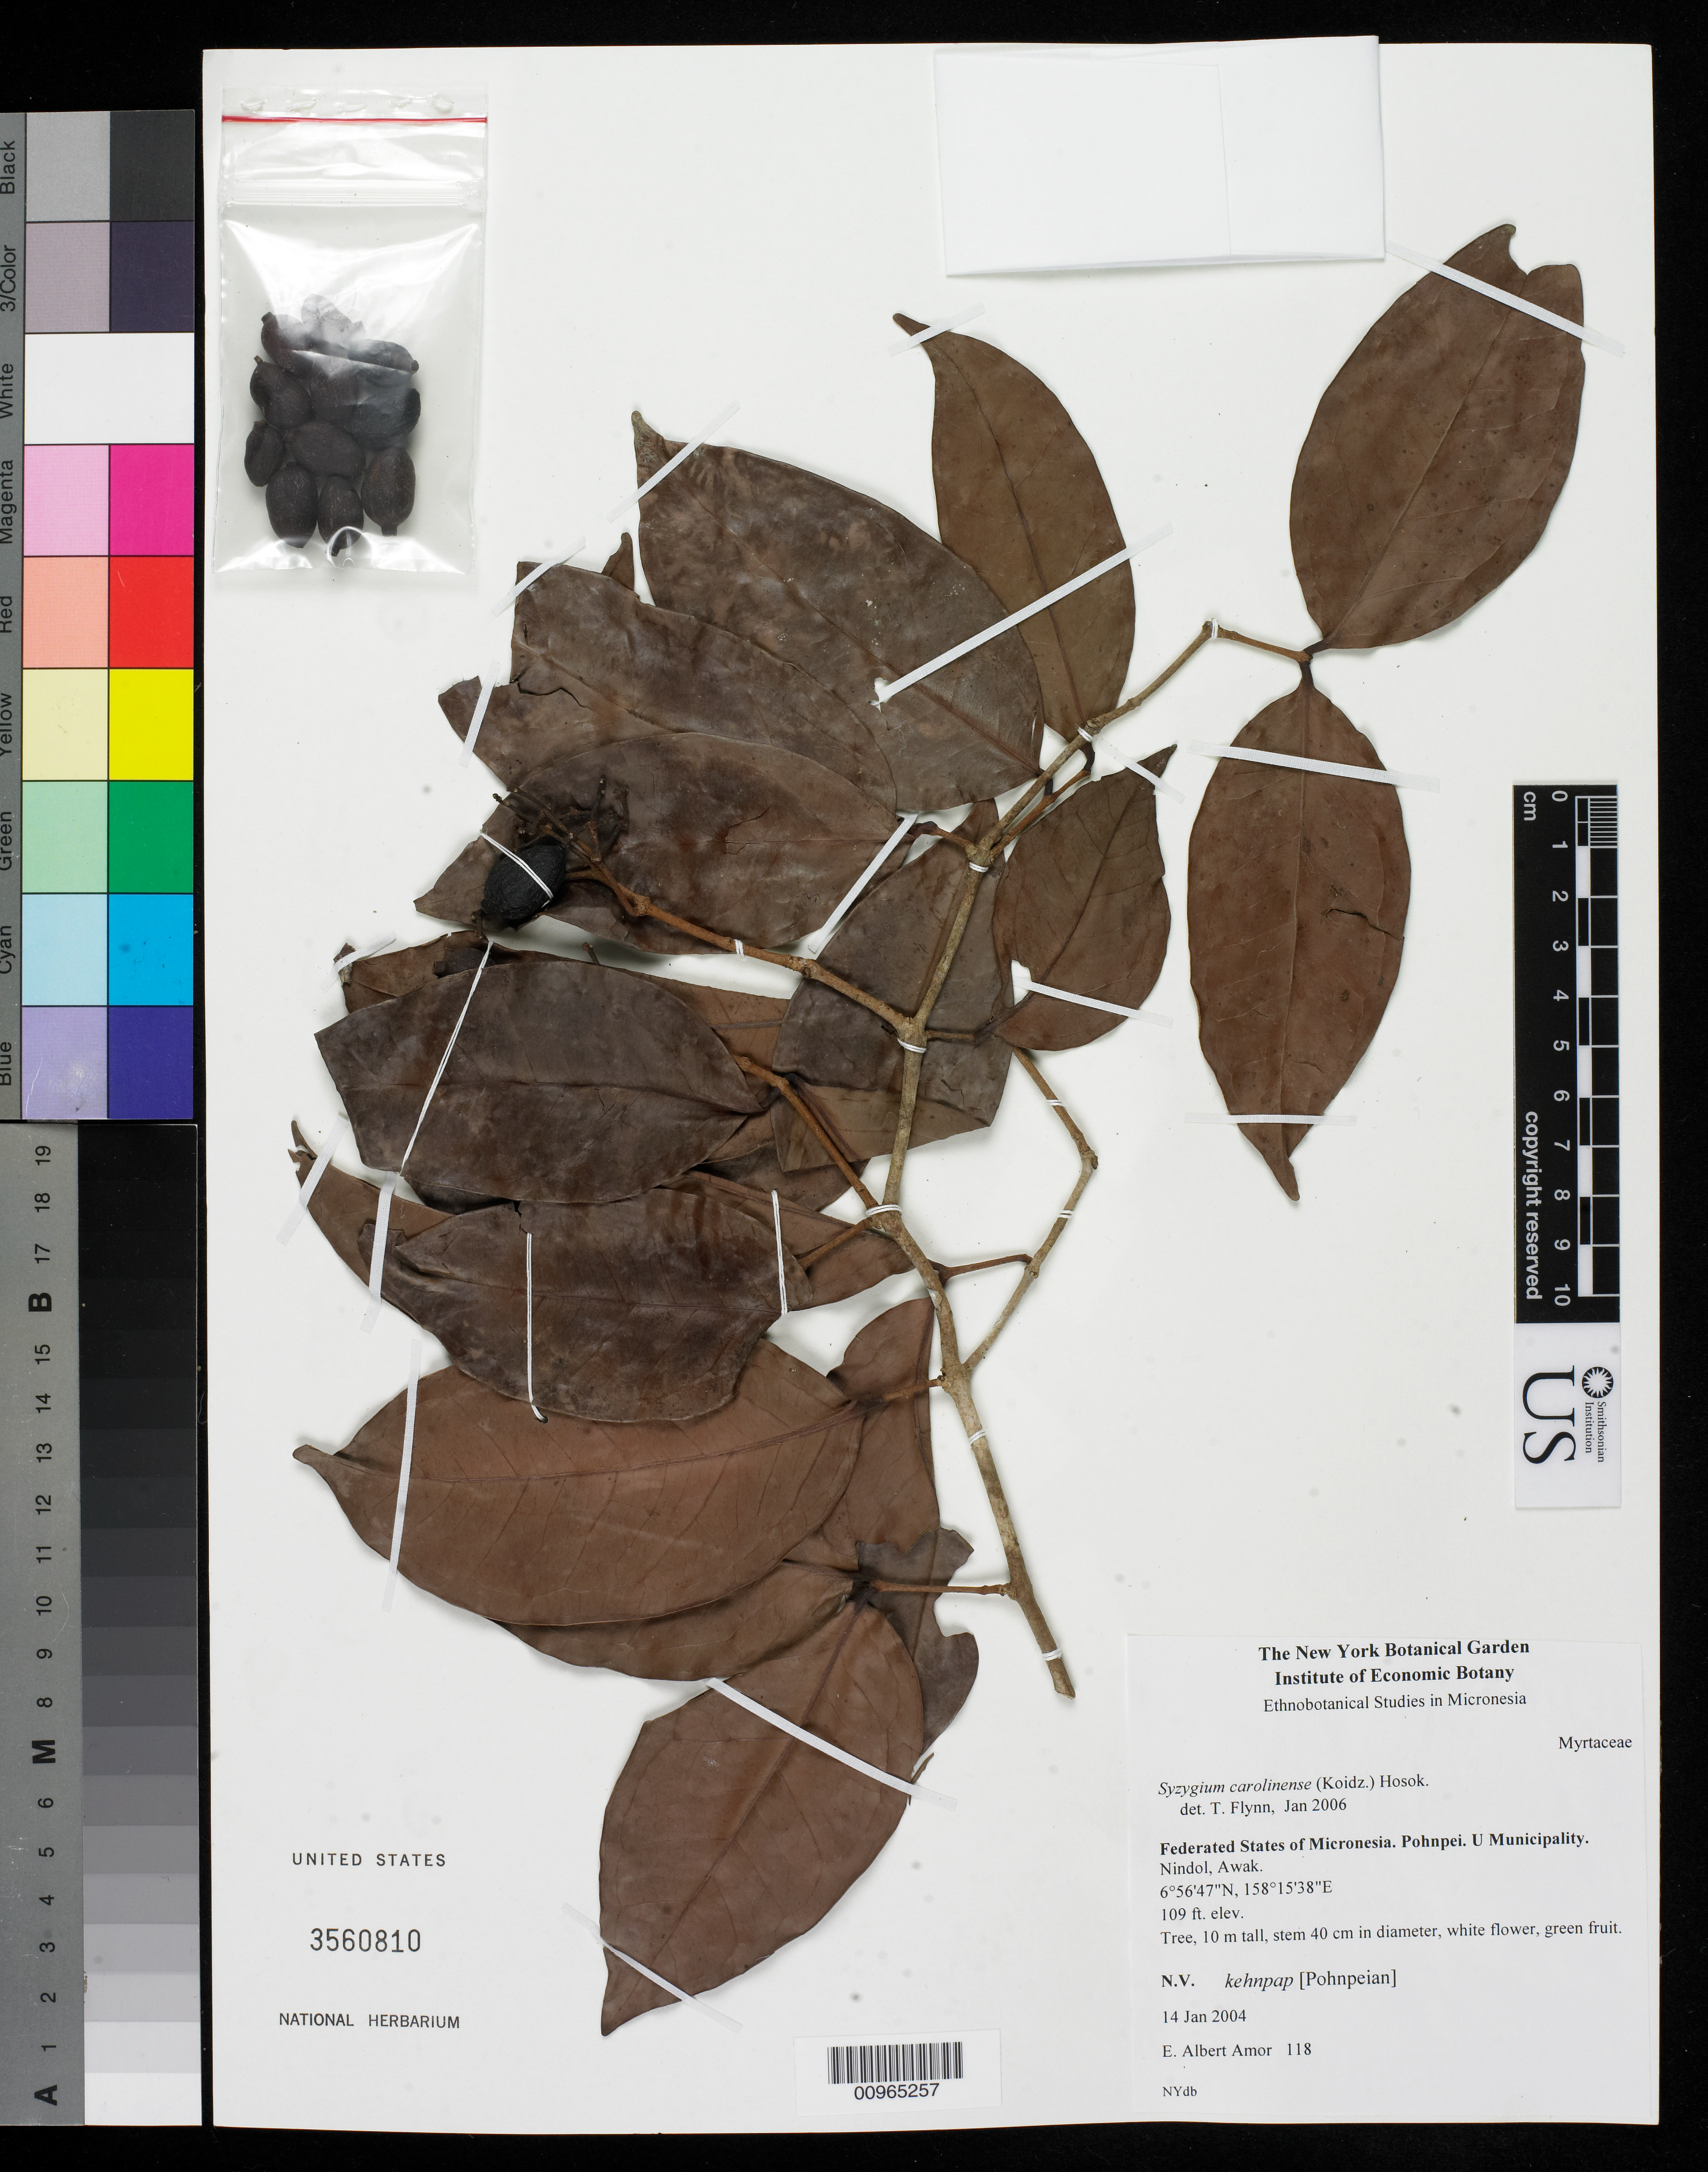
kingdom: Plantae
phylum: Tracheophyta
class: Magnoliopsida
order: Myrtales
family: Myrtaceae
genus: Syzygium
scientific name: Syzygium carolinense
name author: (Koidz.) Hosok.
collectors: E. A. Amor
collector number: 118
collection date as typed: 14 Jan 2004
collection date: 2004-01-14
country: Micronesia, Federated States of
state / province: Pohnpei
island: Pohnpei [Ponape]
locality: Nindol, Awak, U Muncipality, Pohnpei, Micronesia.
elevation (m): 33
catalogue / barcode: US 3560810